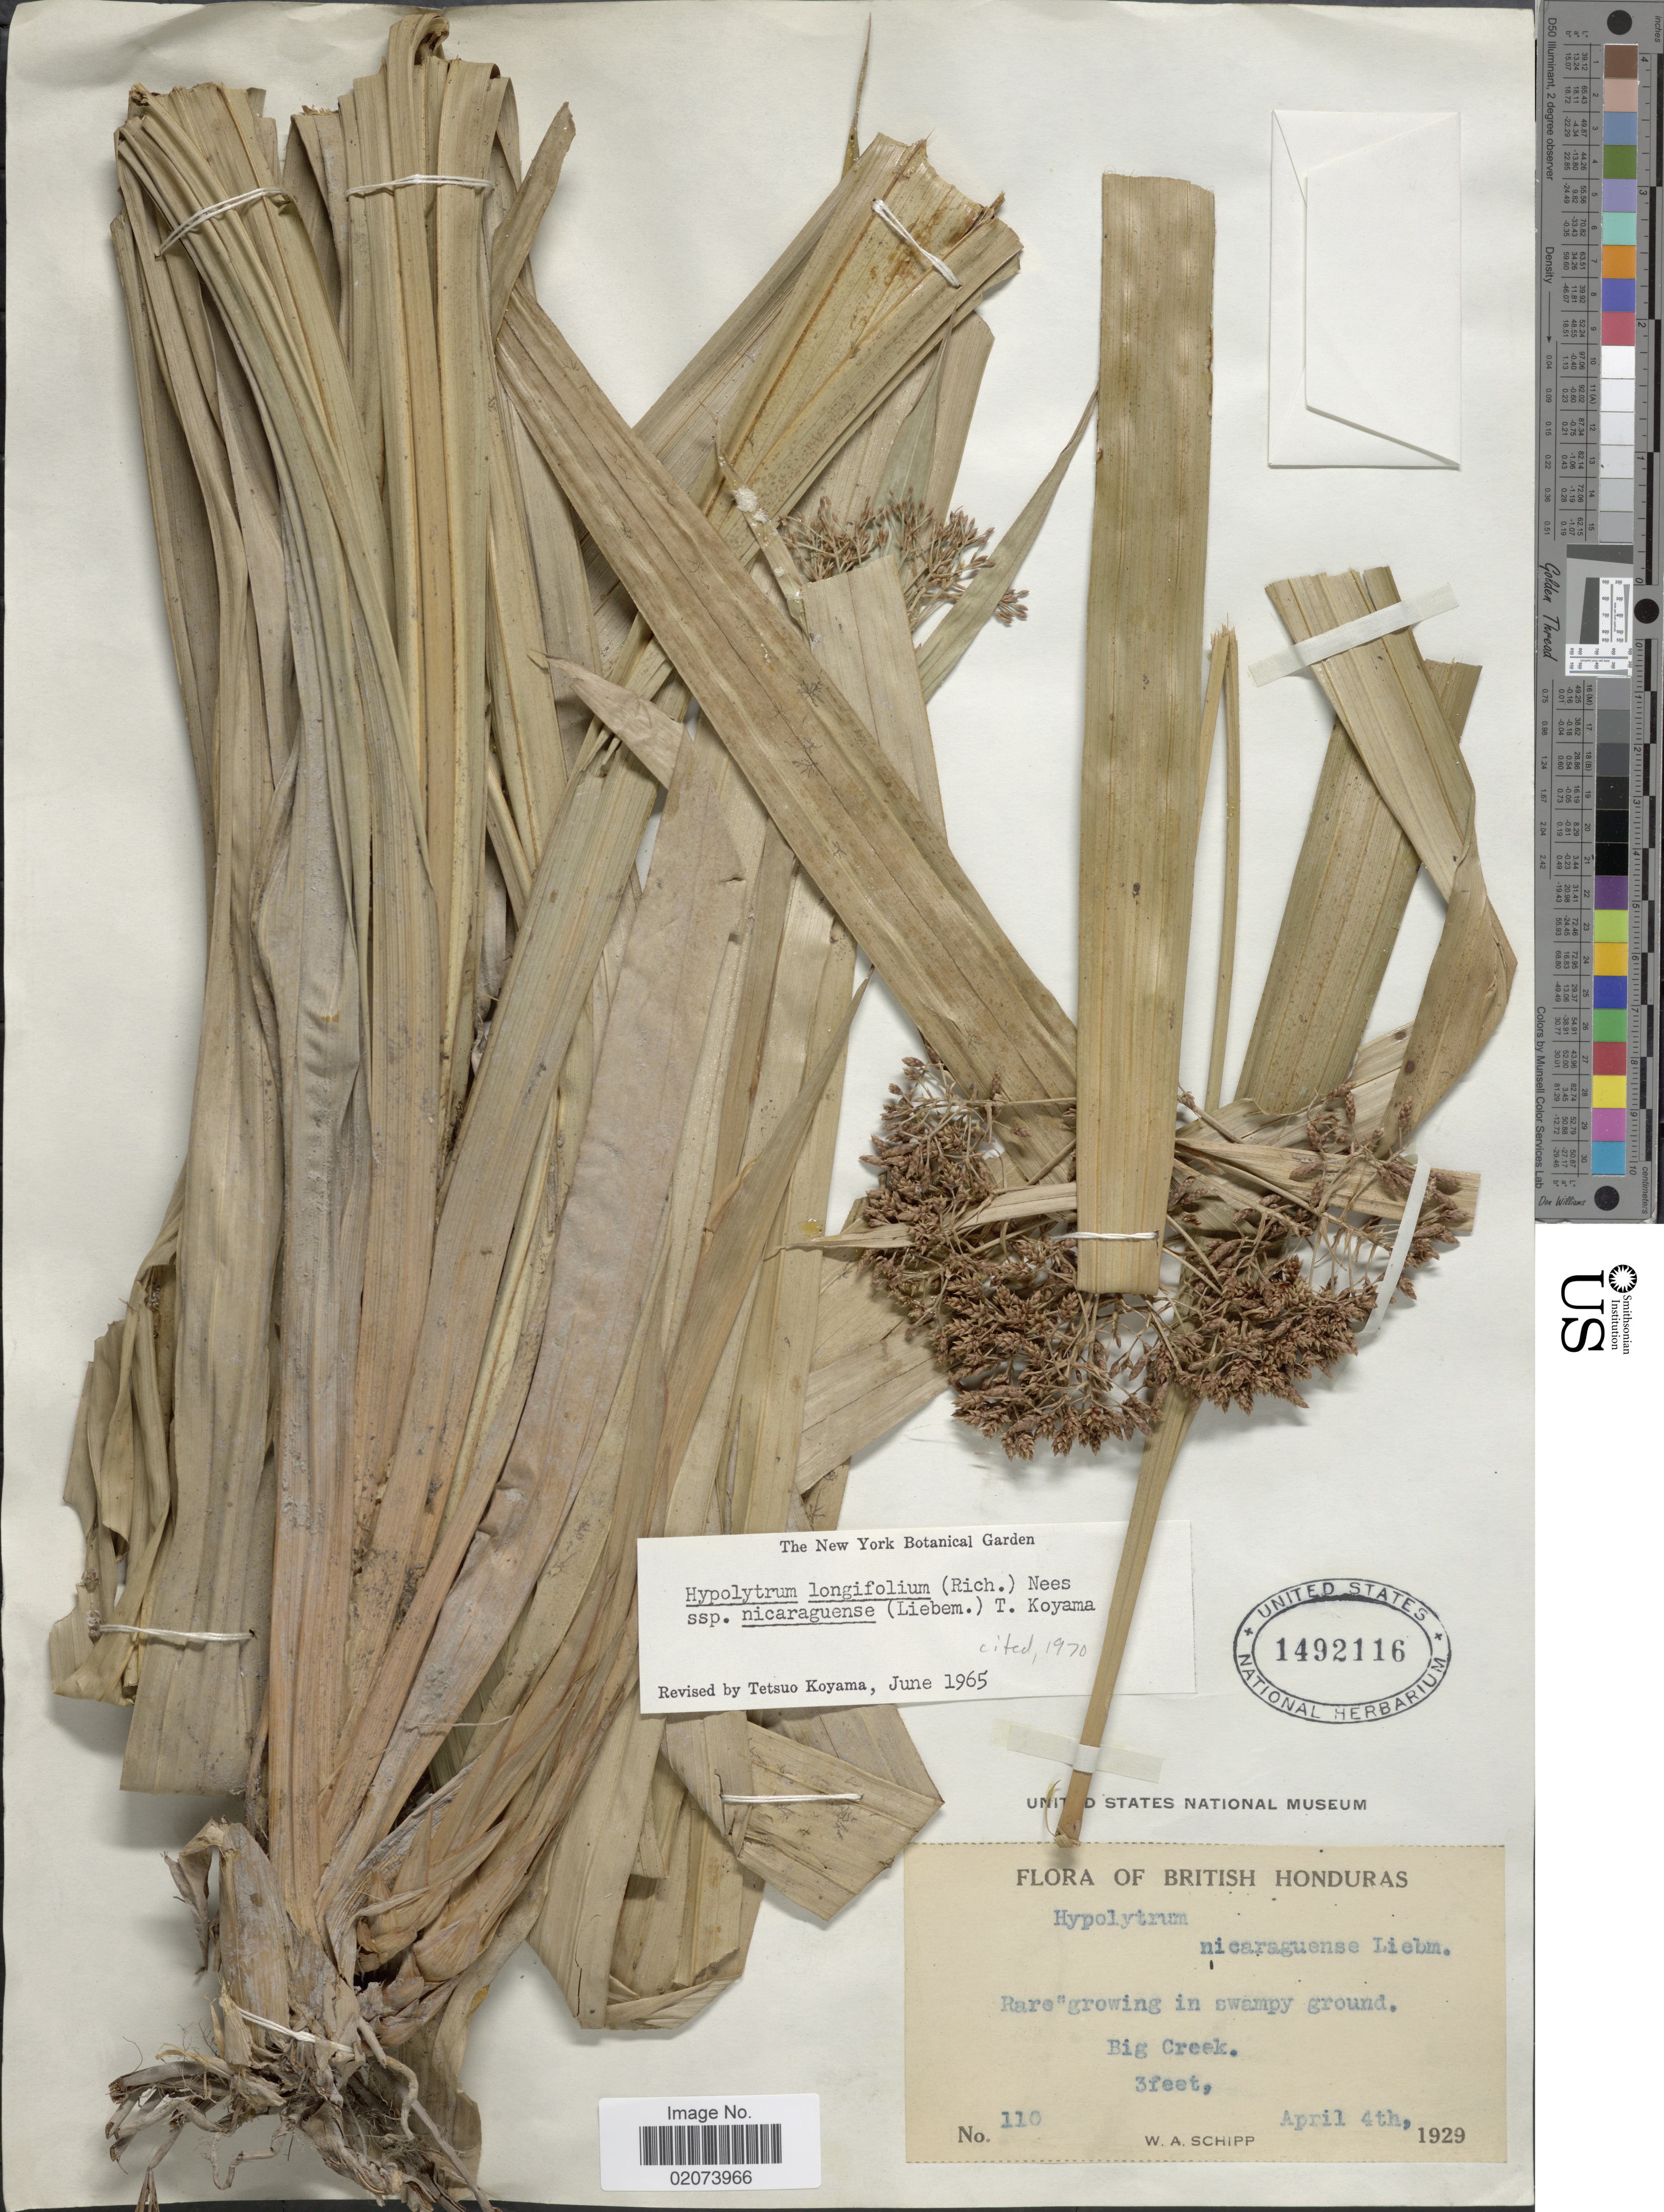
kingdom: Plantae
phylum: Tracheophyta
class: Liliopsida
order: Poales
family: Cyperaceae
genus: Hypolytrum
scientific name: Hypolytrum longifolium subsp. nicaraguense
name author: (Liebm.) T. Koyama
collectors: W. Schipp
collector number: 110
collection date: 1929-04-04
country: Belize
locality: British Honduras, Big Creek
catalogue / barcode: US 1492116